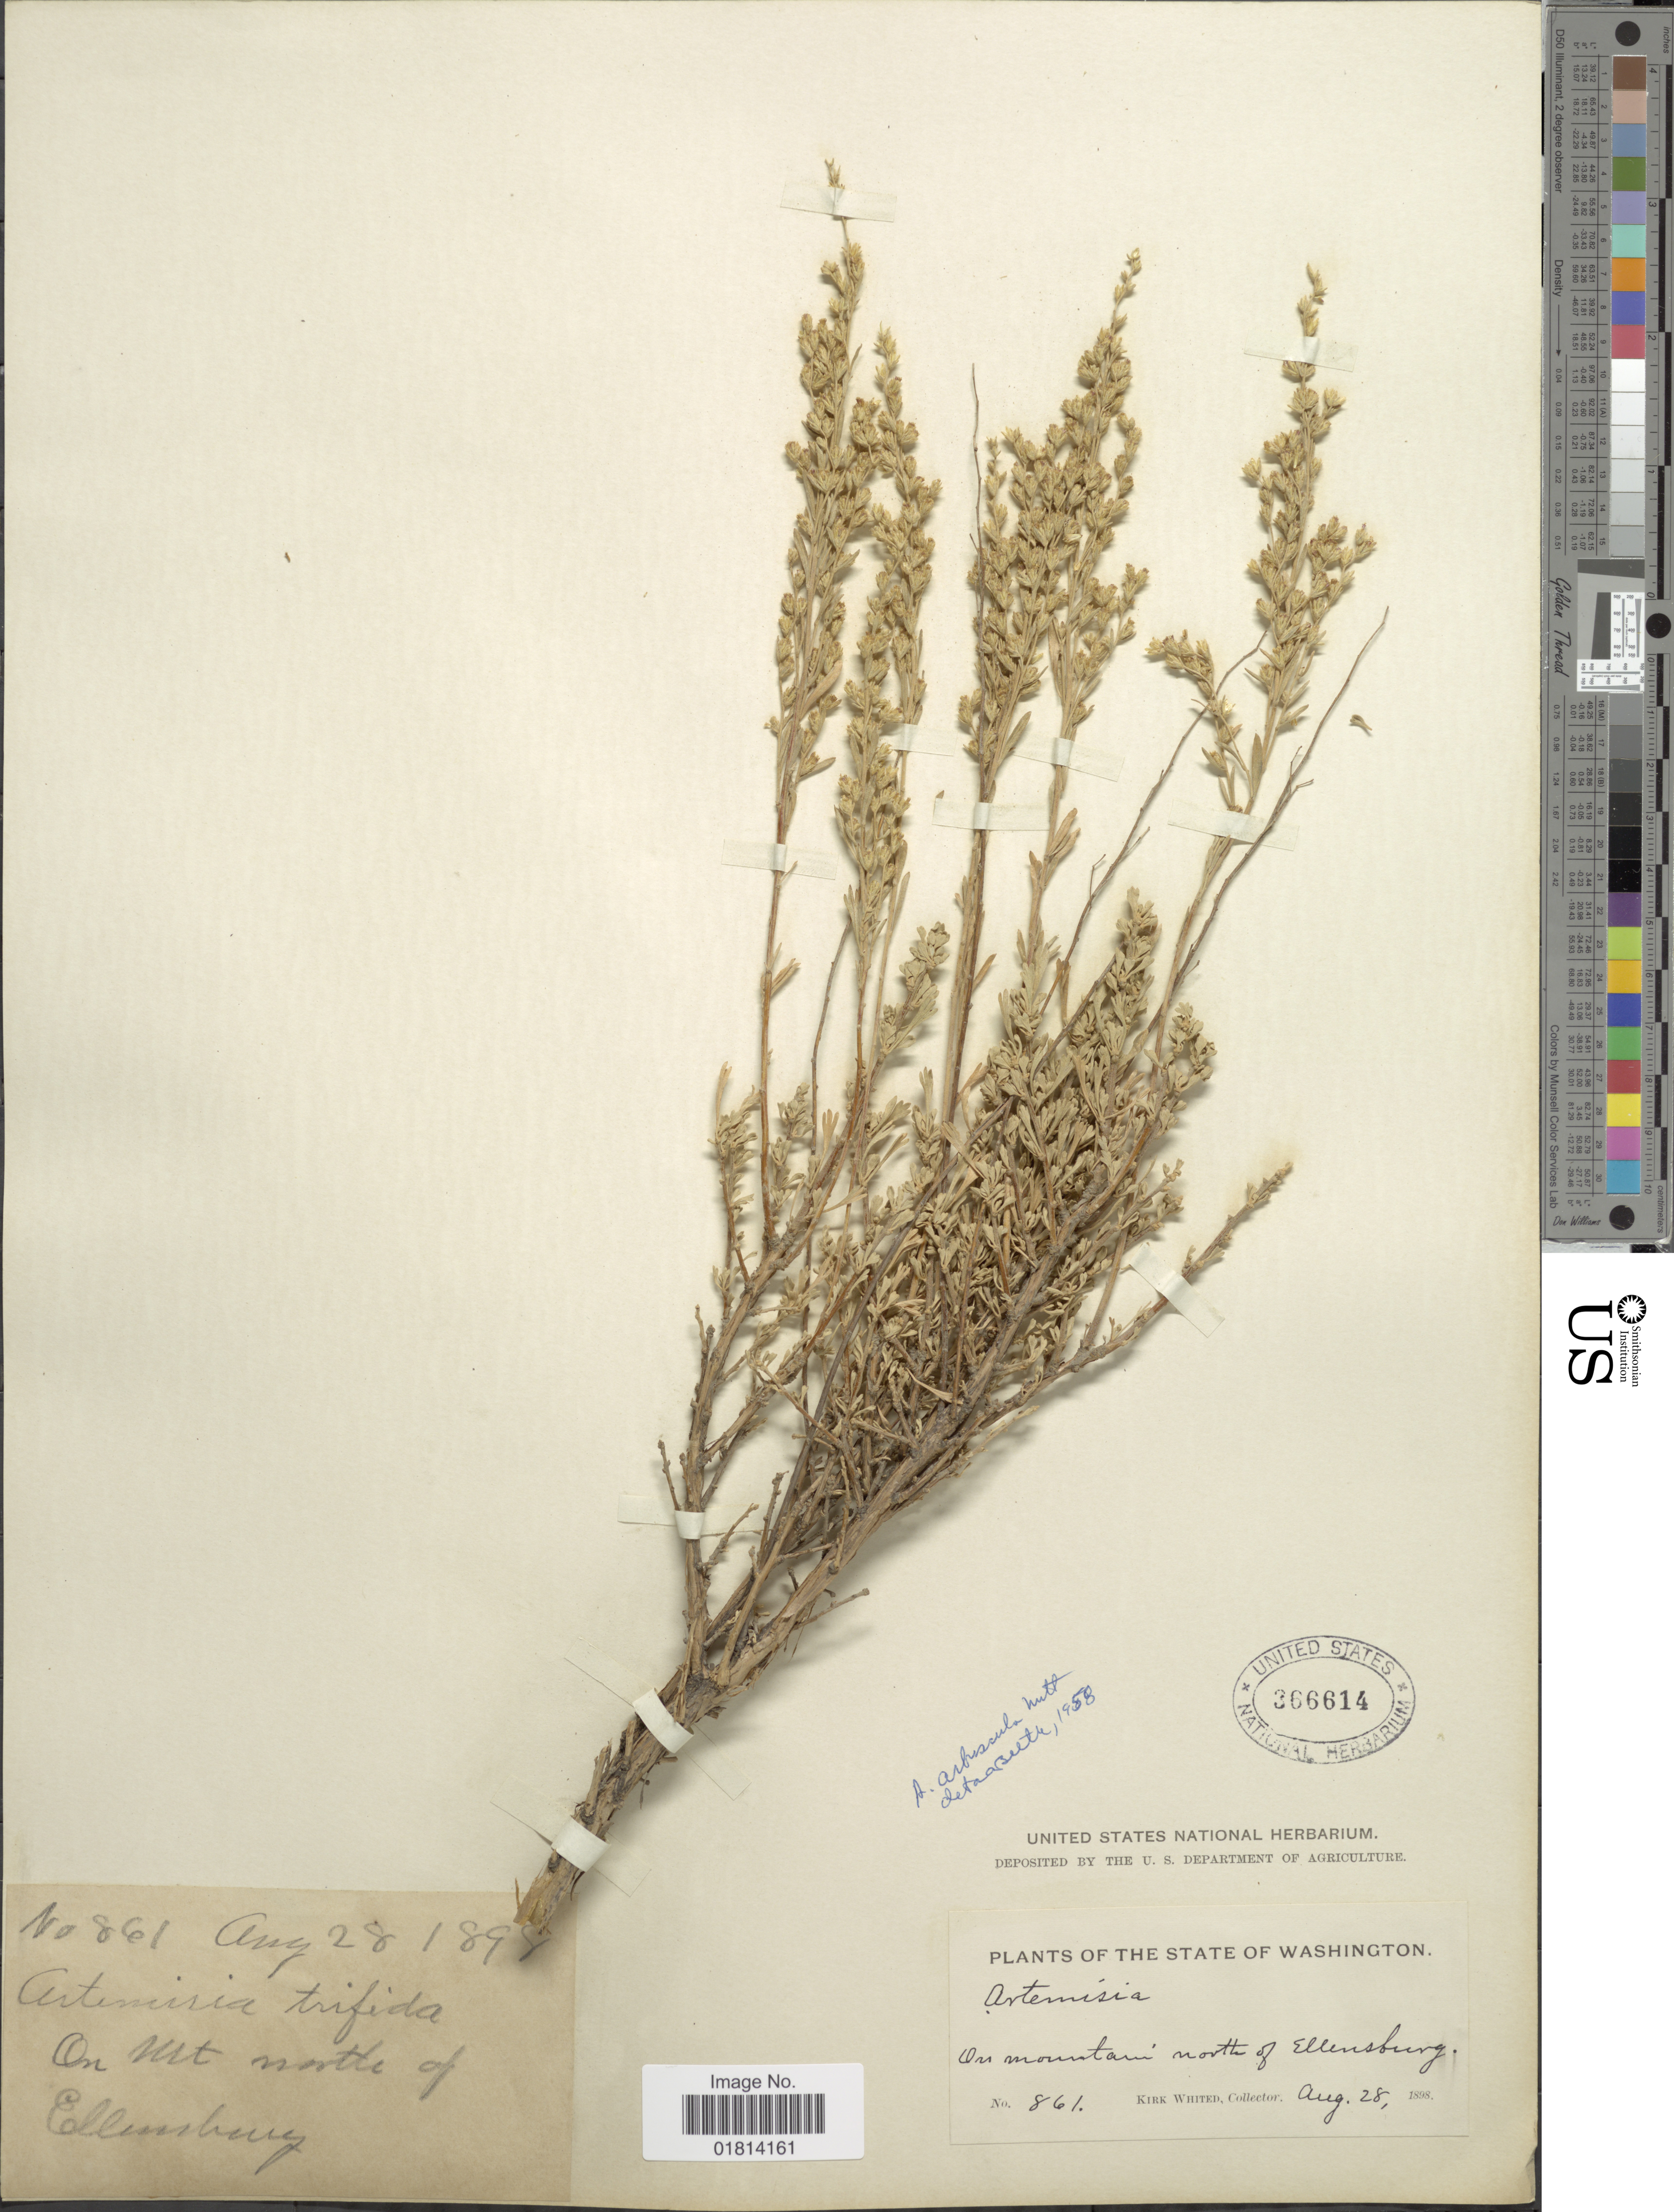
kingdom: Plantae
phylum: Tracheophyta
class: Magnoliopsida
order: Asterales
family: Asteraceae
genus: Artemisia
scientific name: Artemisia arbuscula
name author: Nutt.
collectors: K. Whited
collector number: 861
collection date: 1898-08-28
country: United States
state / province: Washington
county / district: Kittitas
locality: On mountain north of Ellensburg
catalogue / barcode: US 366614